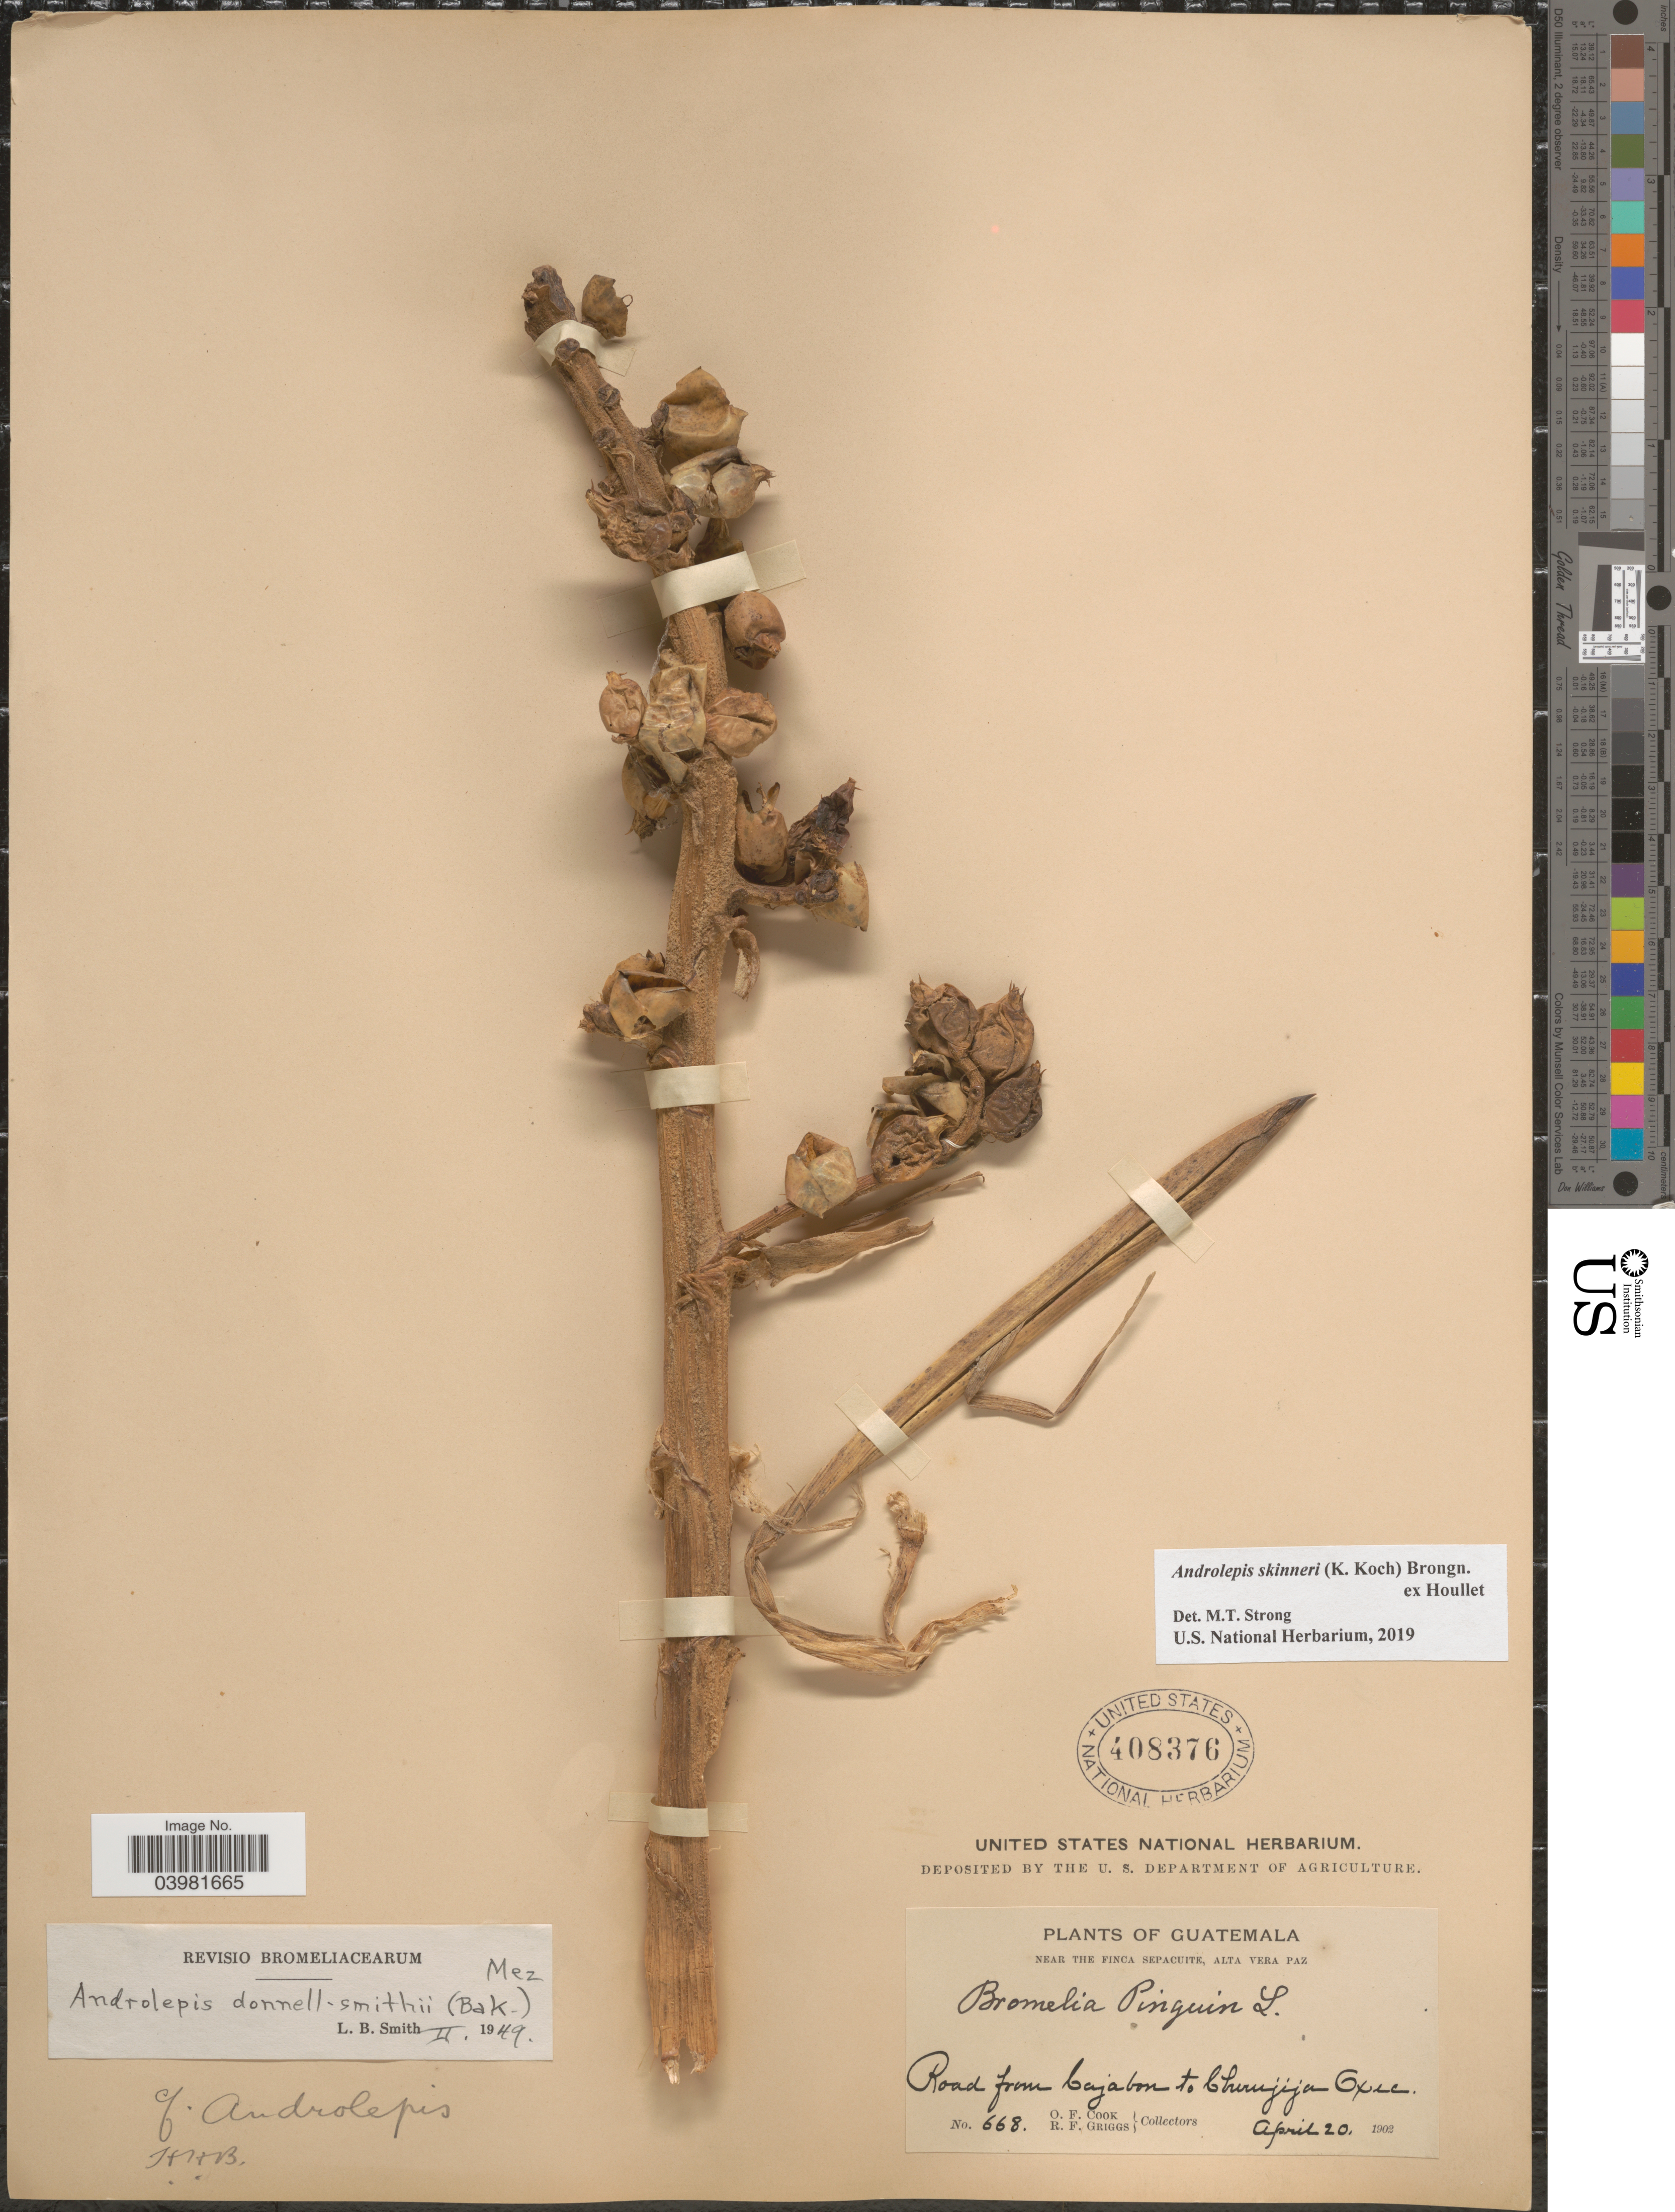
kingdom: Plantae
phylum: Tracheophyta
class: Liliopsida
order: Poales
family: Bromeliaceae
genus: Androlepis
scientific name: Androlepis skinneri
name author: Brongn. ex Houllet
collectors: O. F. Cook & R. F. Griggs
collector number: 668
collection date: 1902-04-20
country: Guatemala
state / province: Alta Verapaz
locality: Near the Finca Sepacuite, Alta Vera Paz. Road from Cajabon to Cherujija Oxec.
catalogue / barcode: US 408376